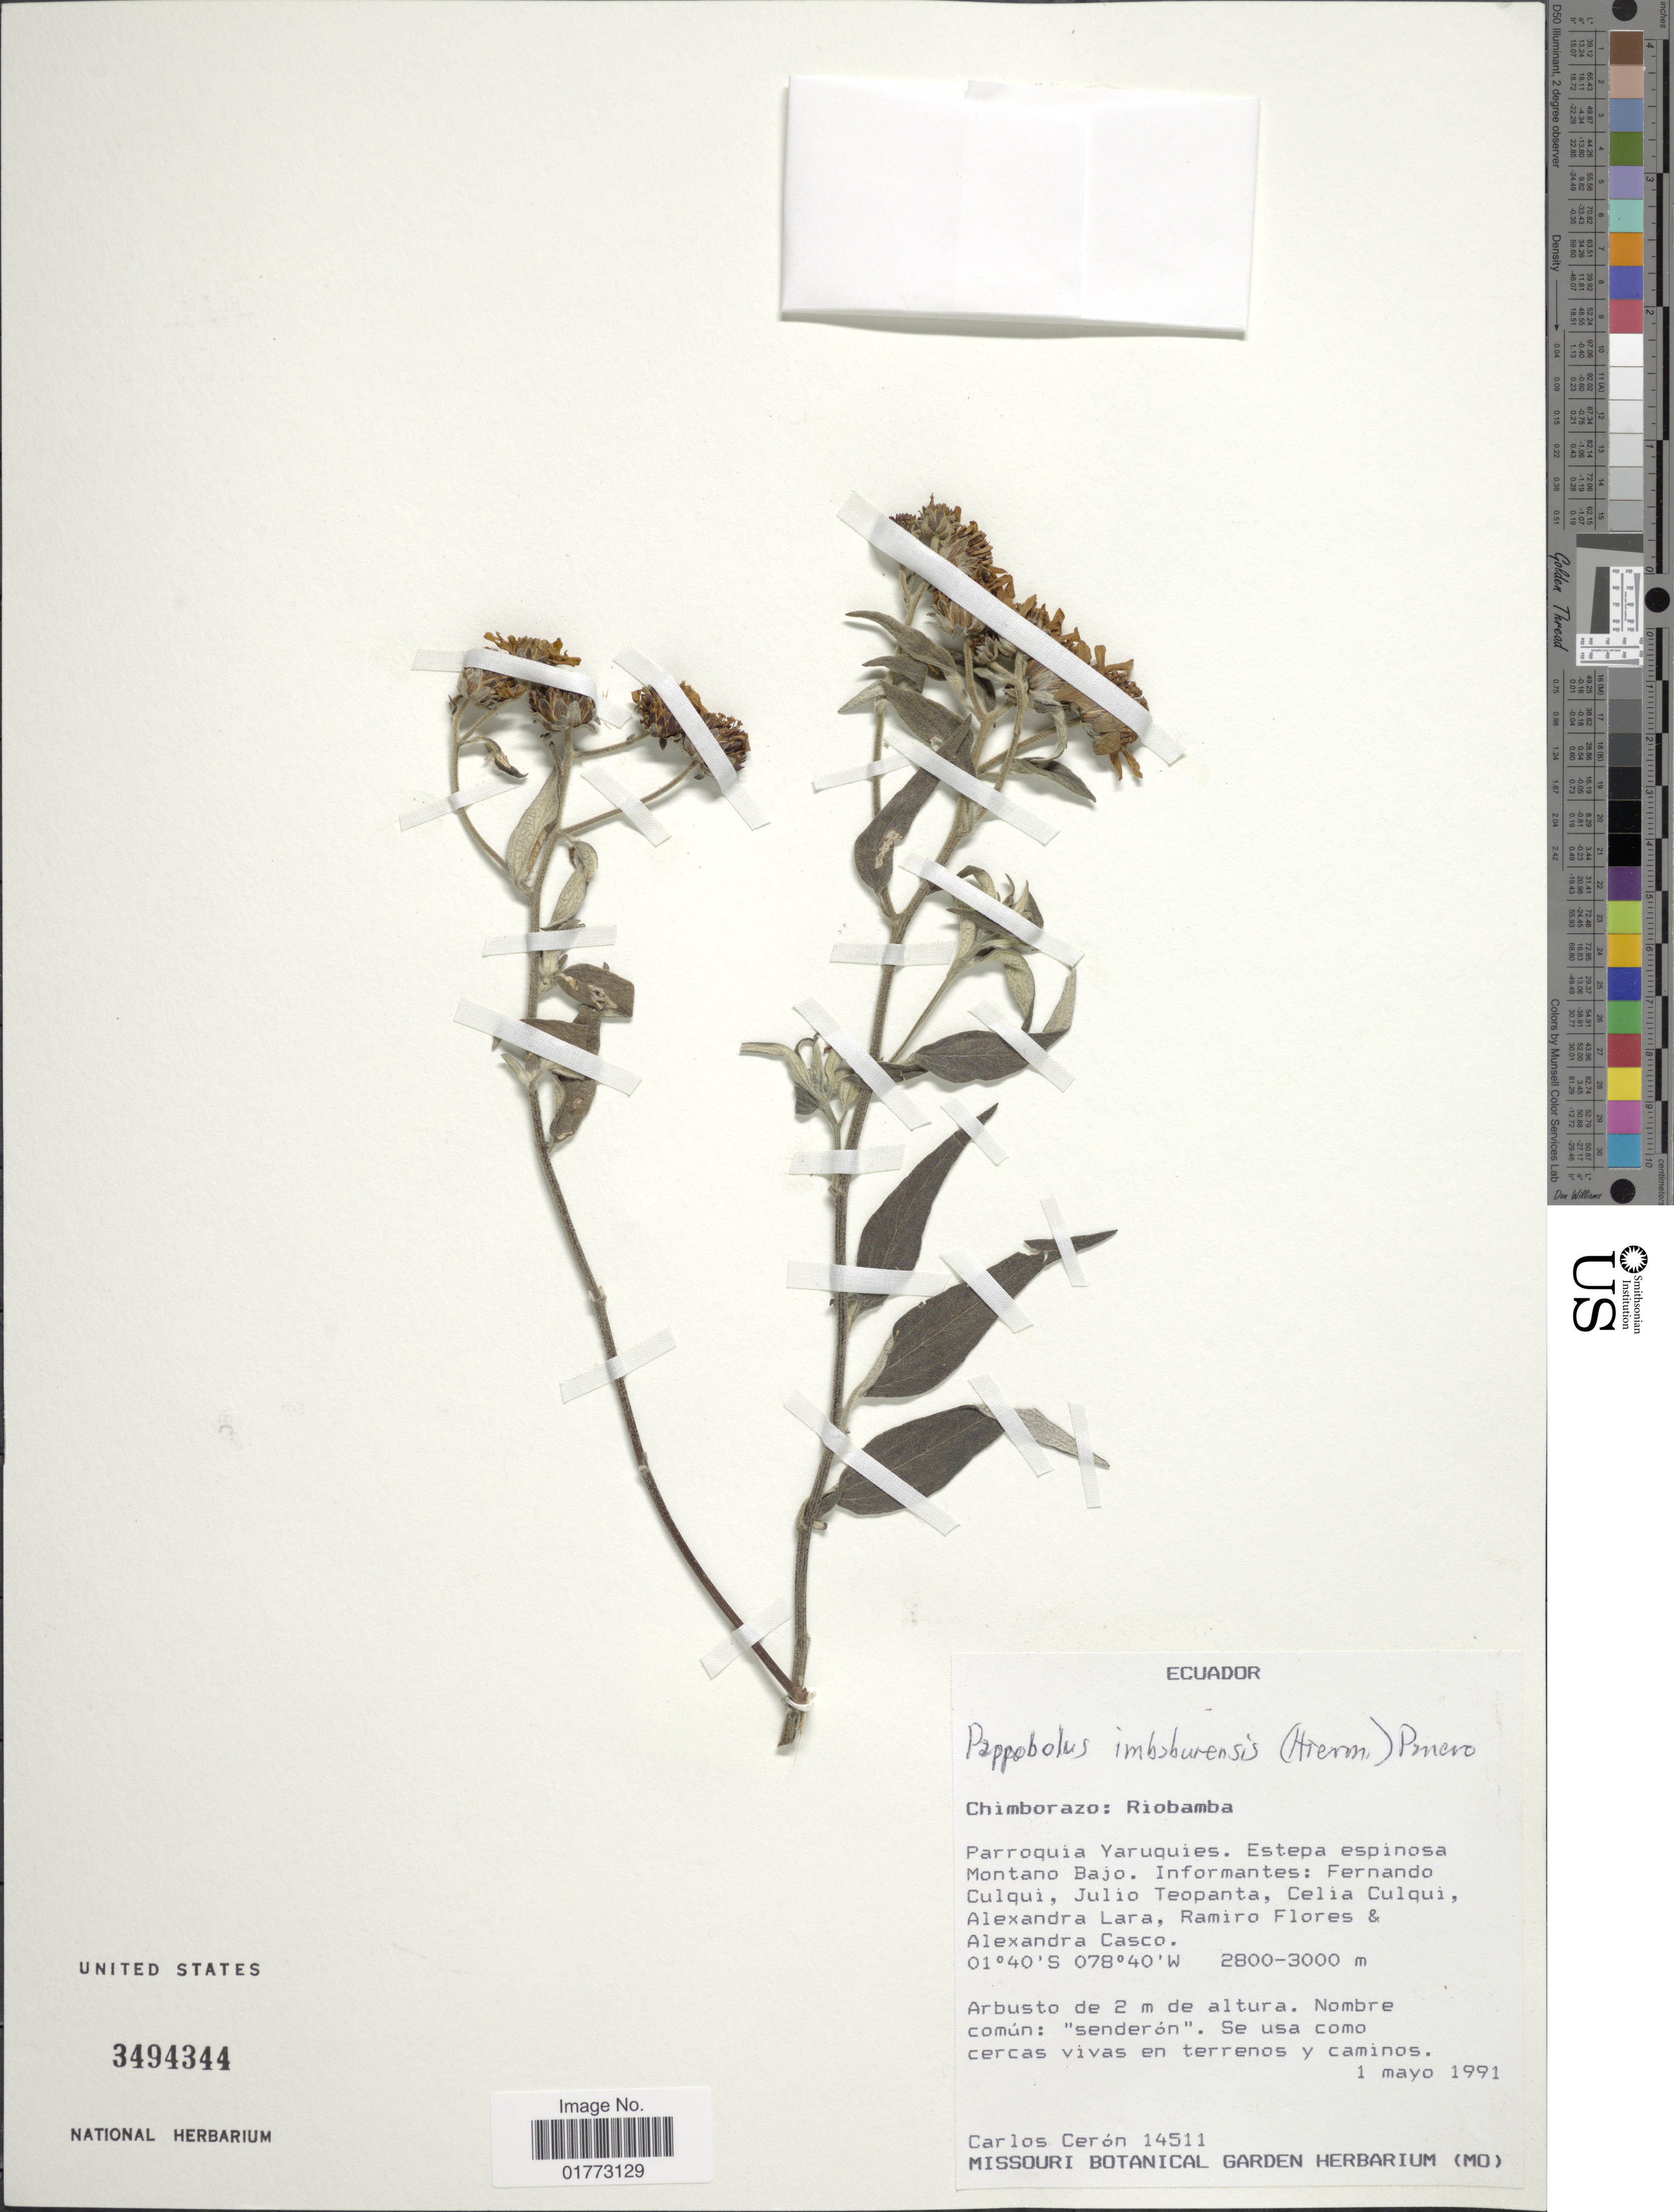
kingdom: Plantae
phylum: Tracheophyta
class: Magnoliopsida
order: Asterales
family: Asteraceae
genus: Pappobolus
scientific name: Pappobolus imbaburensis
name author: (Hieron.) Panero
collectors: C. E. Cerón M.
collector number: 14511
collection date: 1991-05-01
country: Ecuador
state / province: Chimborazo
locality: Riobamba, Parroquia Yaruquies, Estepa espinosa Montano Bajo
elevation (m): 2800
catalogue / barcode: US 3494344